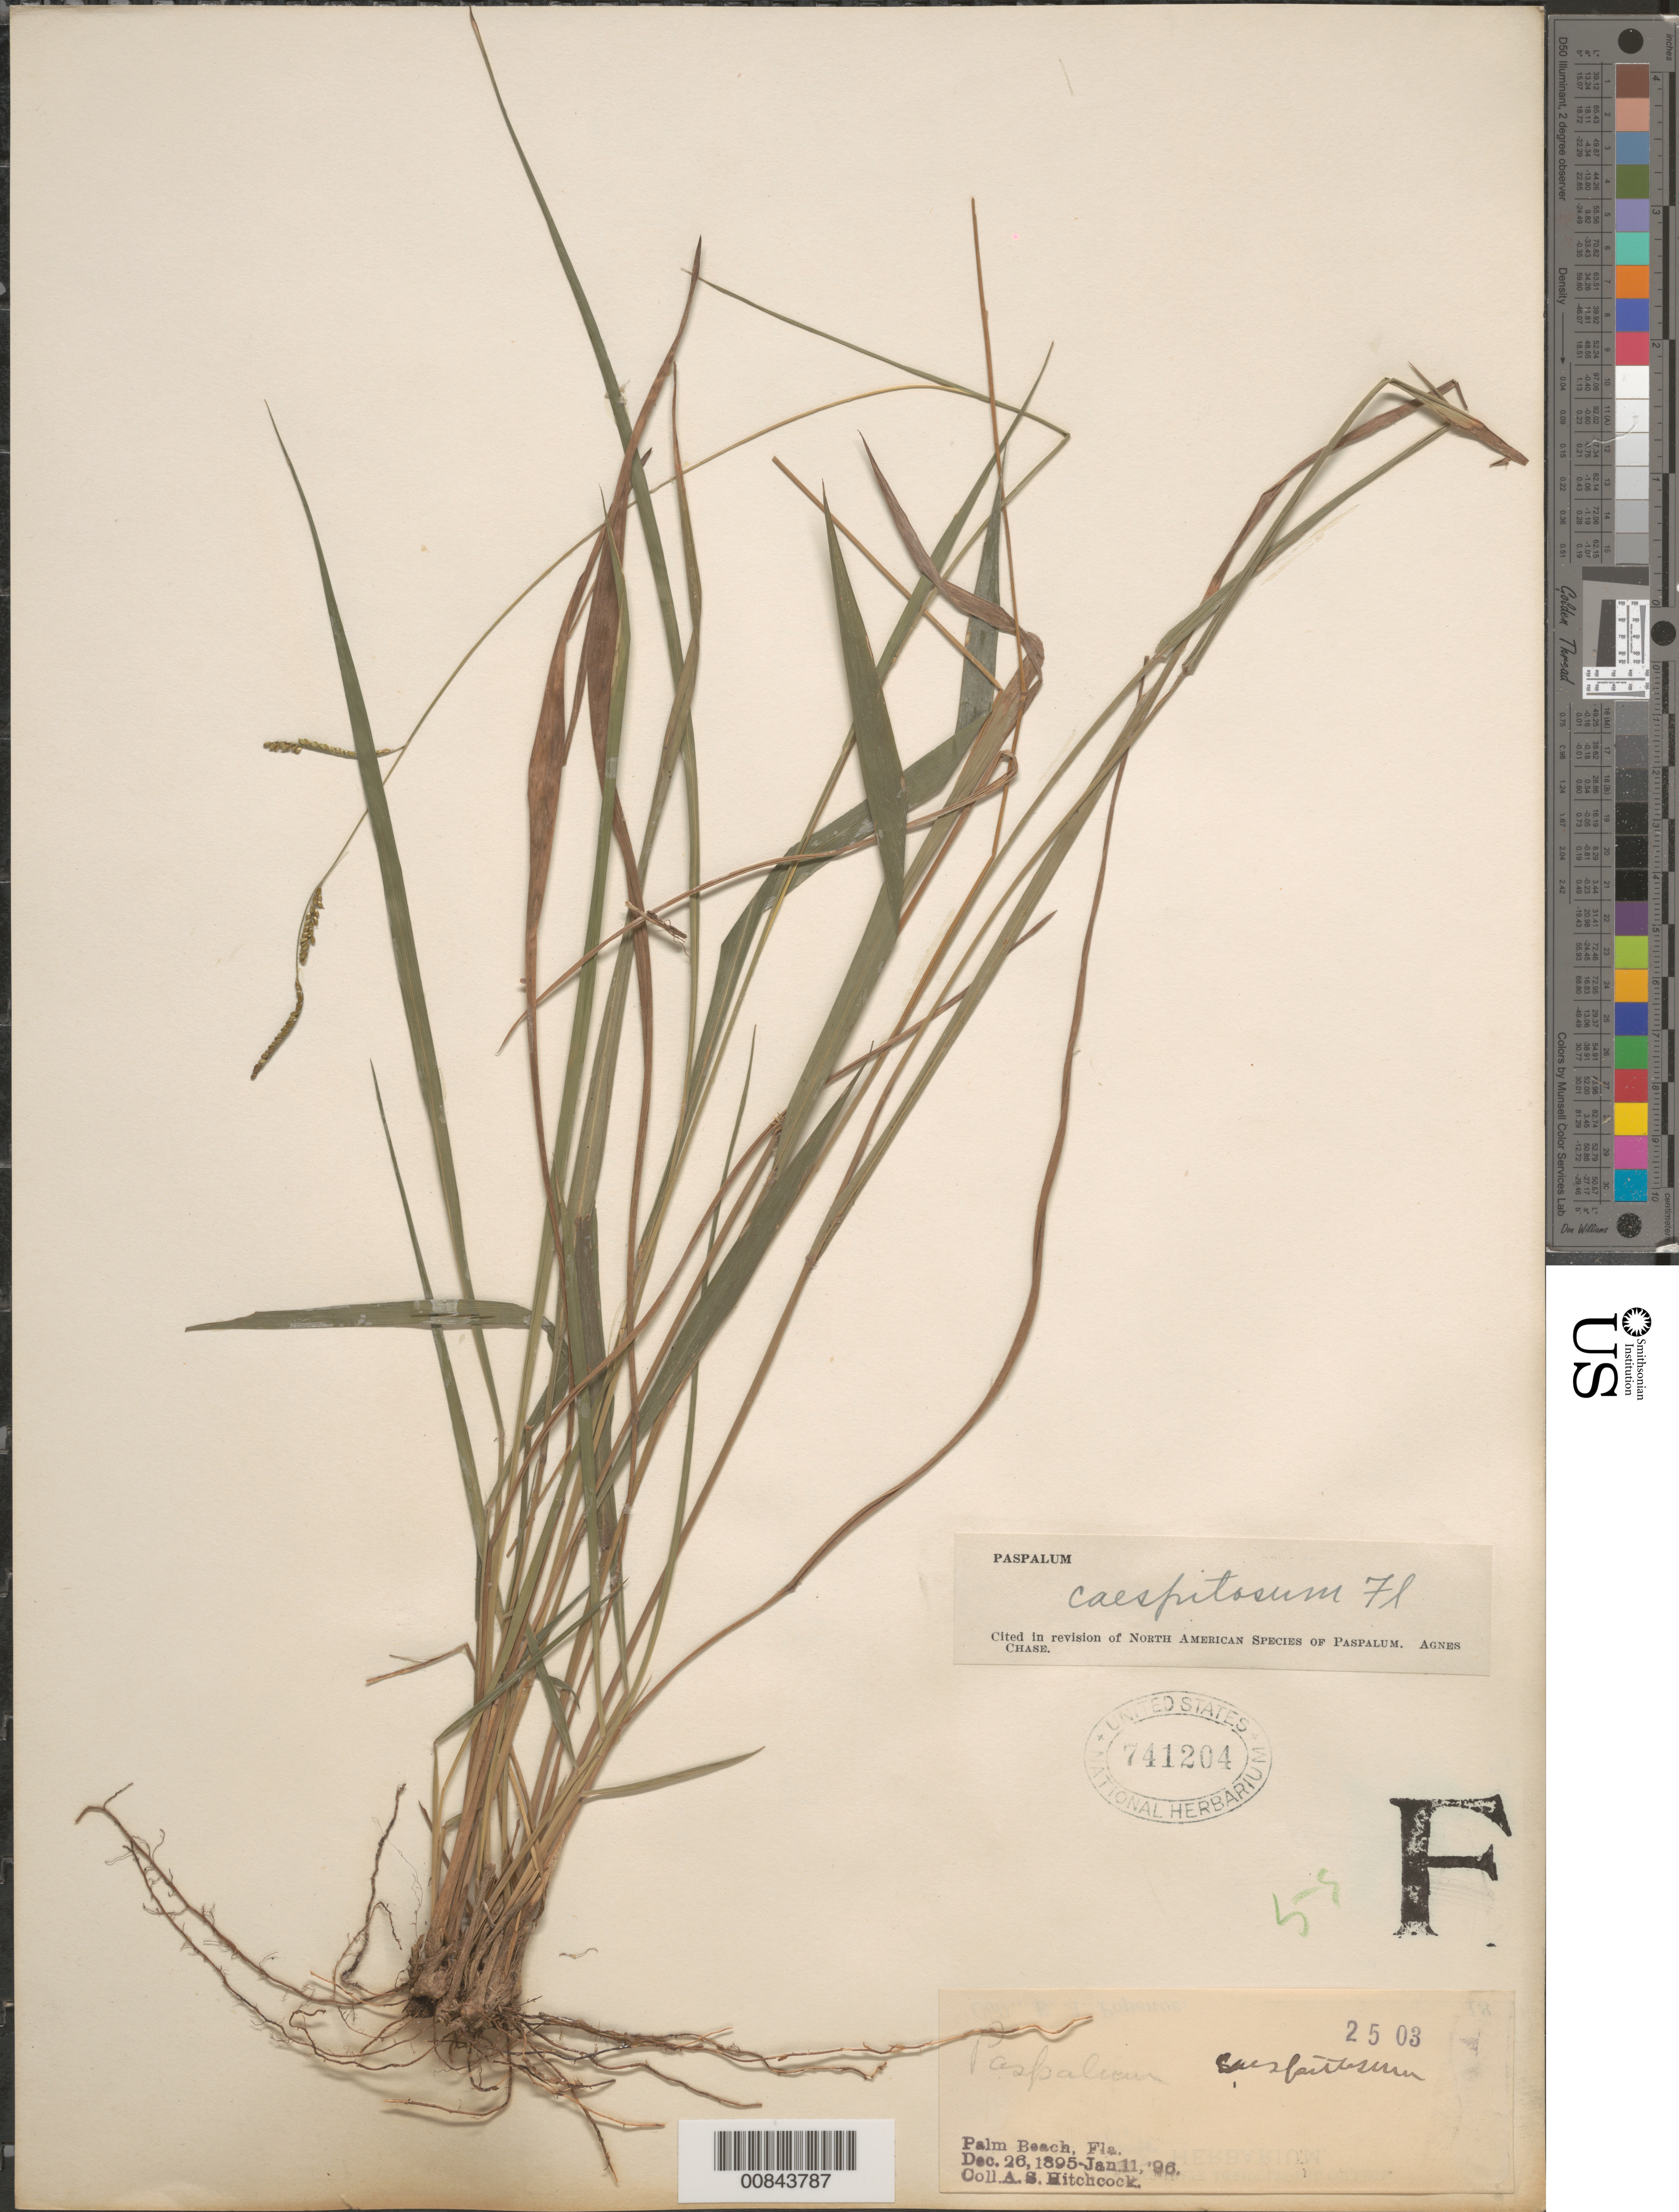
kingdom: Plantae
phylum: Tracheophyta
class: Liliopsida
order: Poales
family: Poaceae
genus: Paspalum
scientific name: Paspalum caespitosum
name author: Flüggé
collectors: A. S. Hitchcock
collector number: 2503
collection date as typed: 26 Dec 1895 to 11 Jan 1896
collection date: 1895-12-26/1896-01-11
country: United States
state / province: Florida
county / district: Palm Beach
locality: Palm Beach.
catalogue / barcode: US 741204